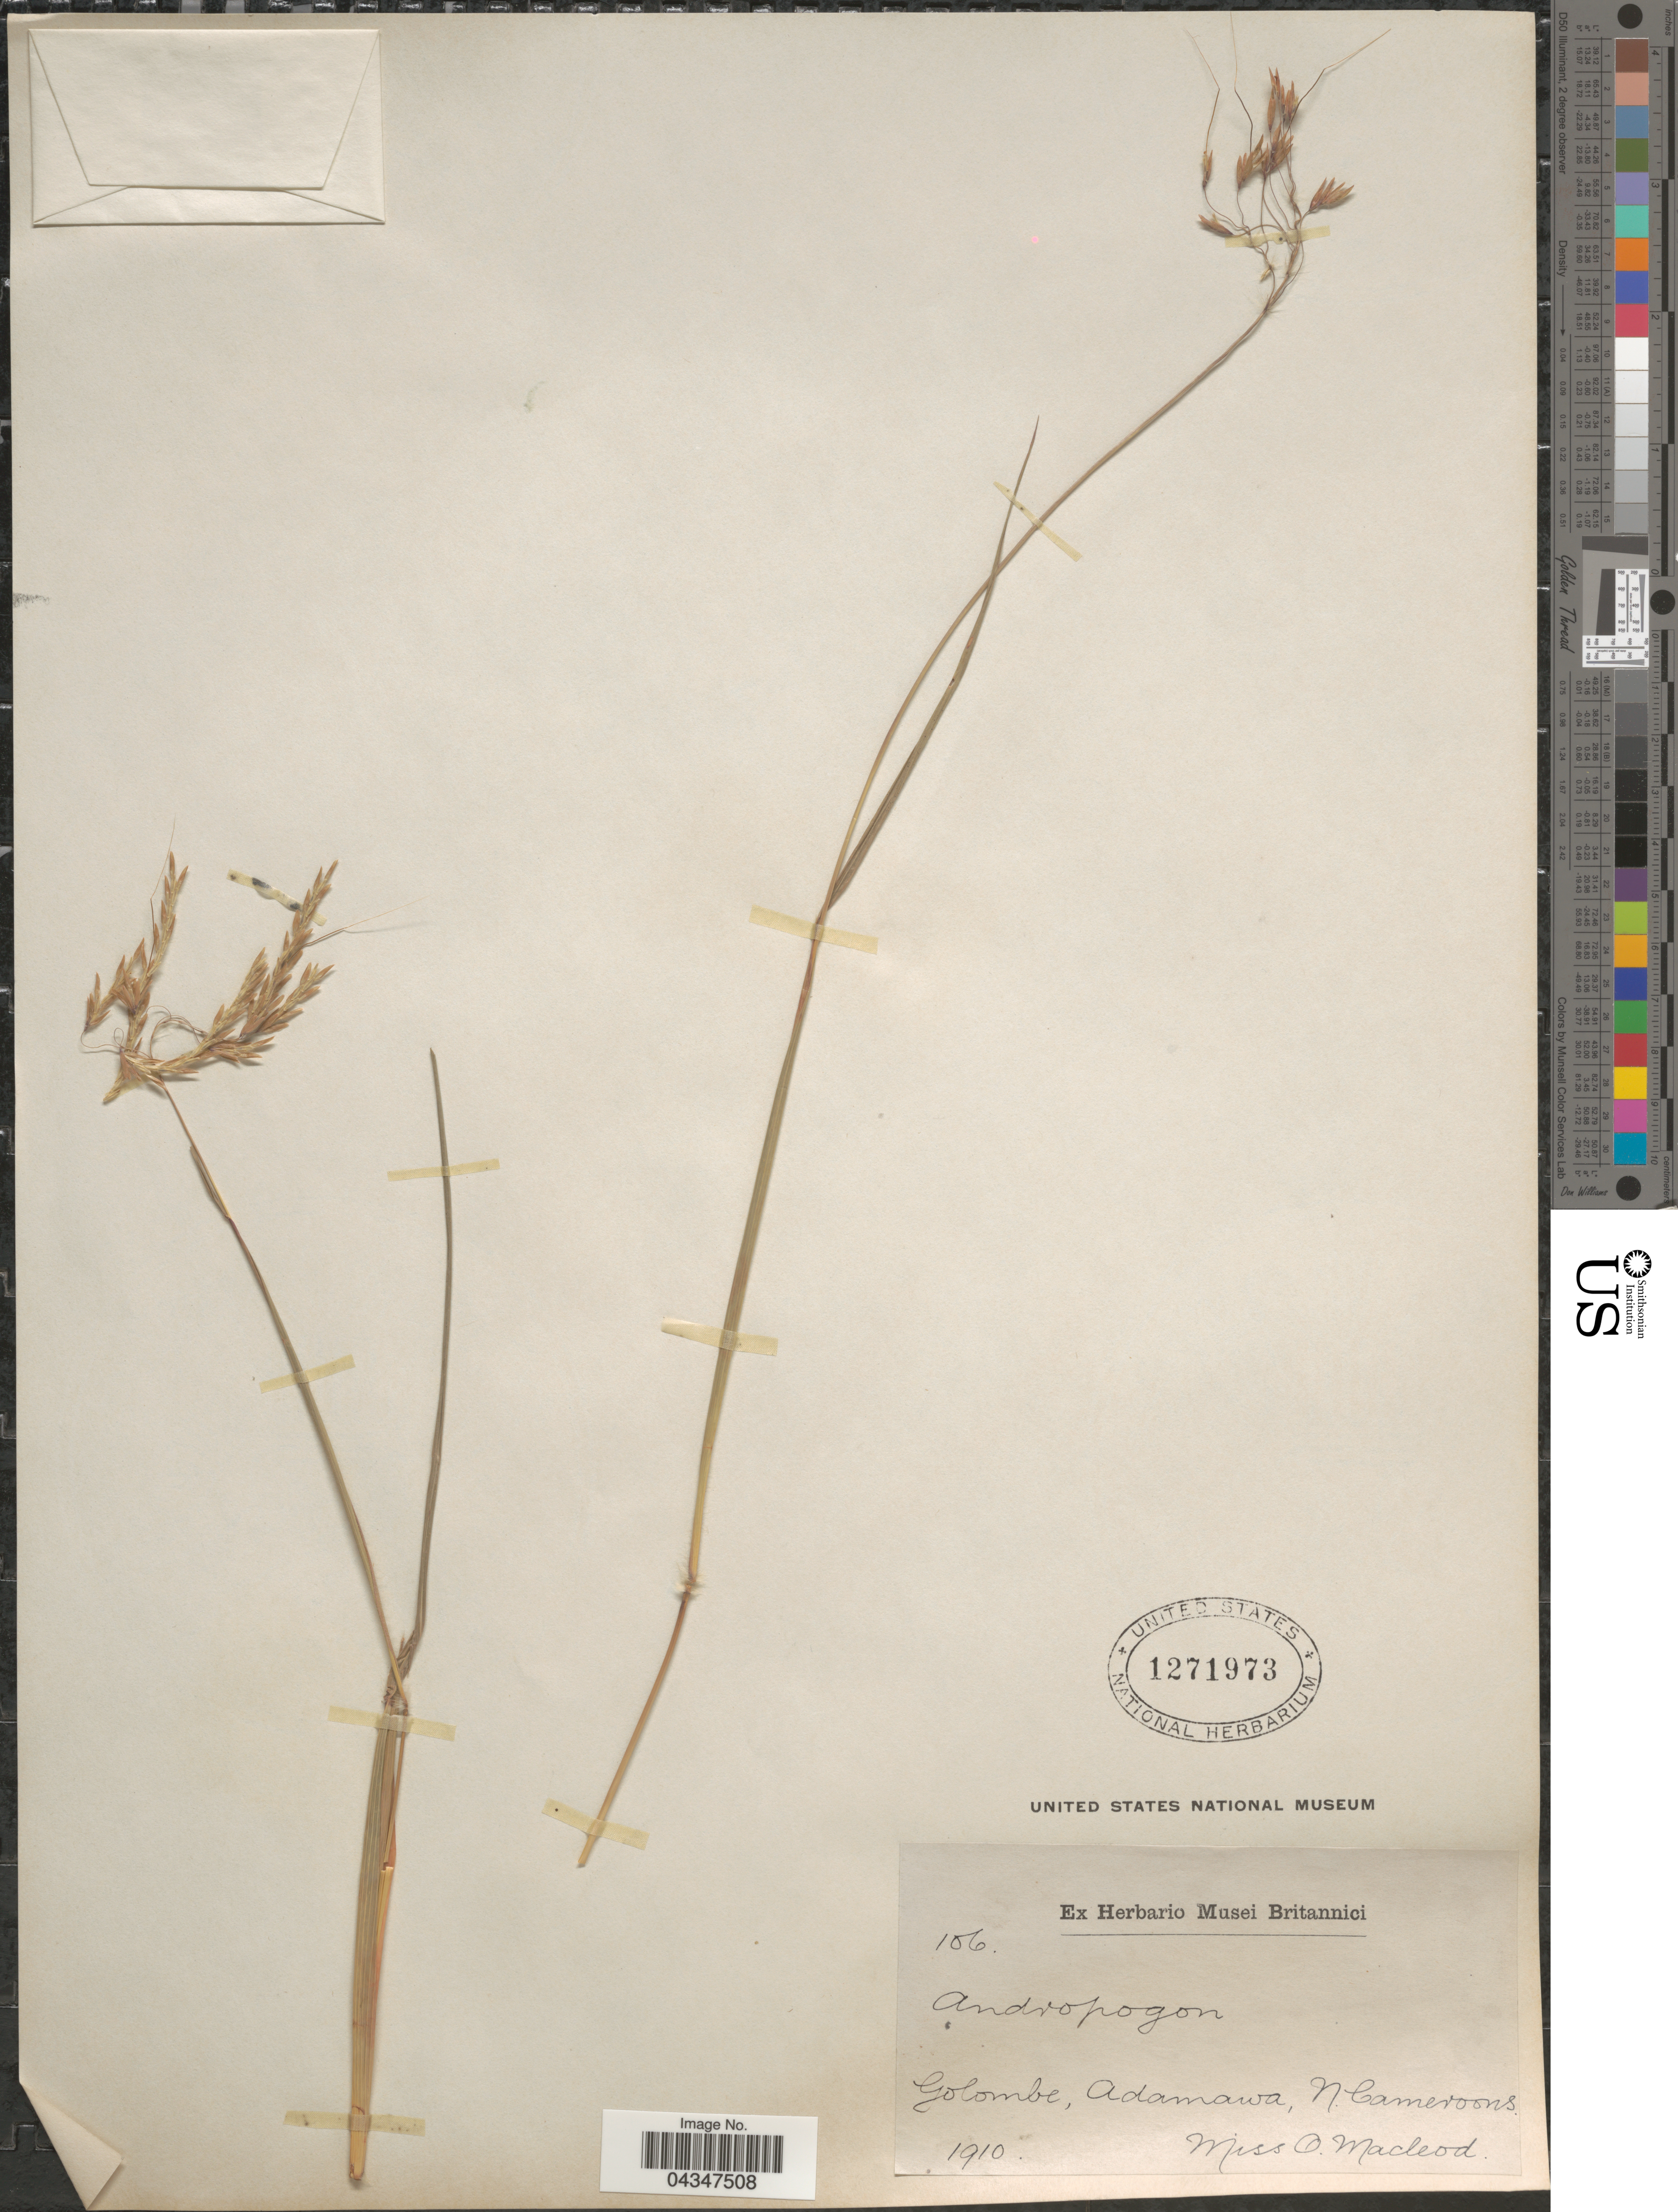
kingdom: Plantae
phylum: Tracheophyta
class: Liliopsida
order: Poales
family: Poaceae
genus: Andropogon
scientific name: Andropogon sp.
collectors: O. Macleod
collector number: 106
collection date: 1910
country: Cameroon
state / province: Adamawa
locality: Golombe, N. Cameroons.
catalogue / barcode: US 1271973